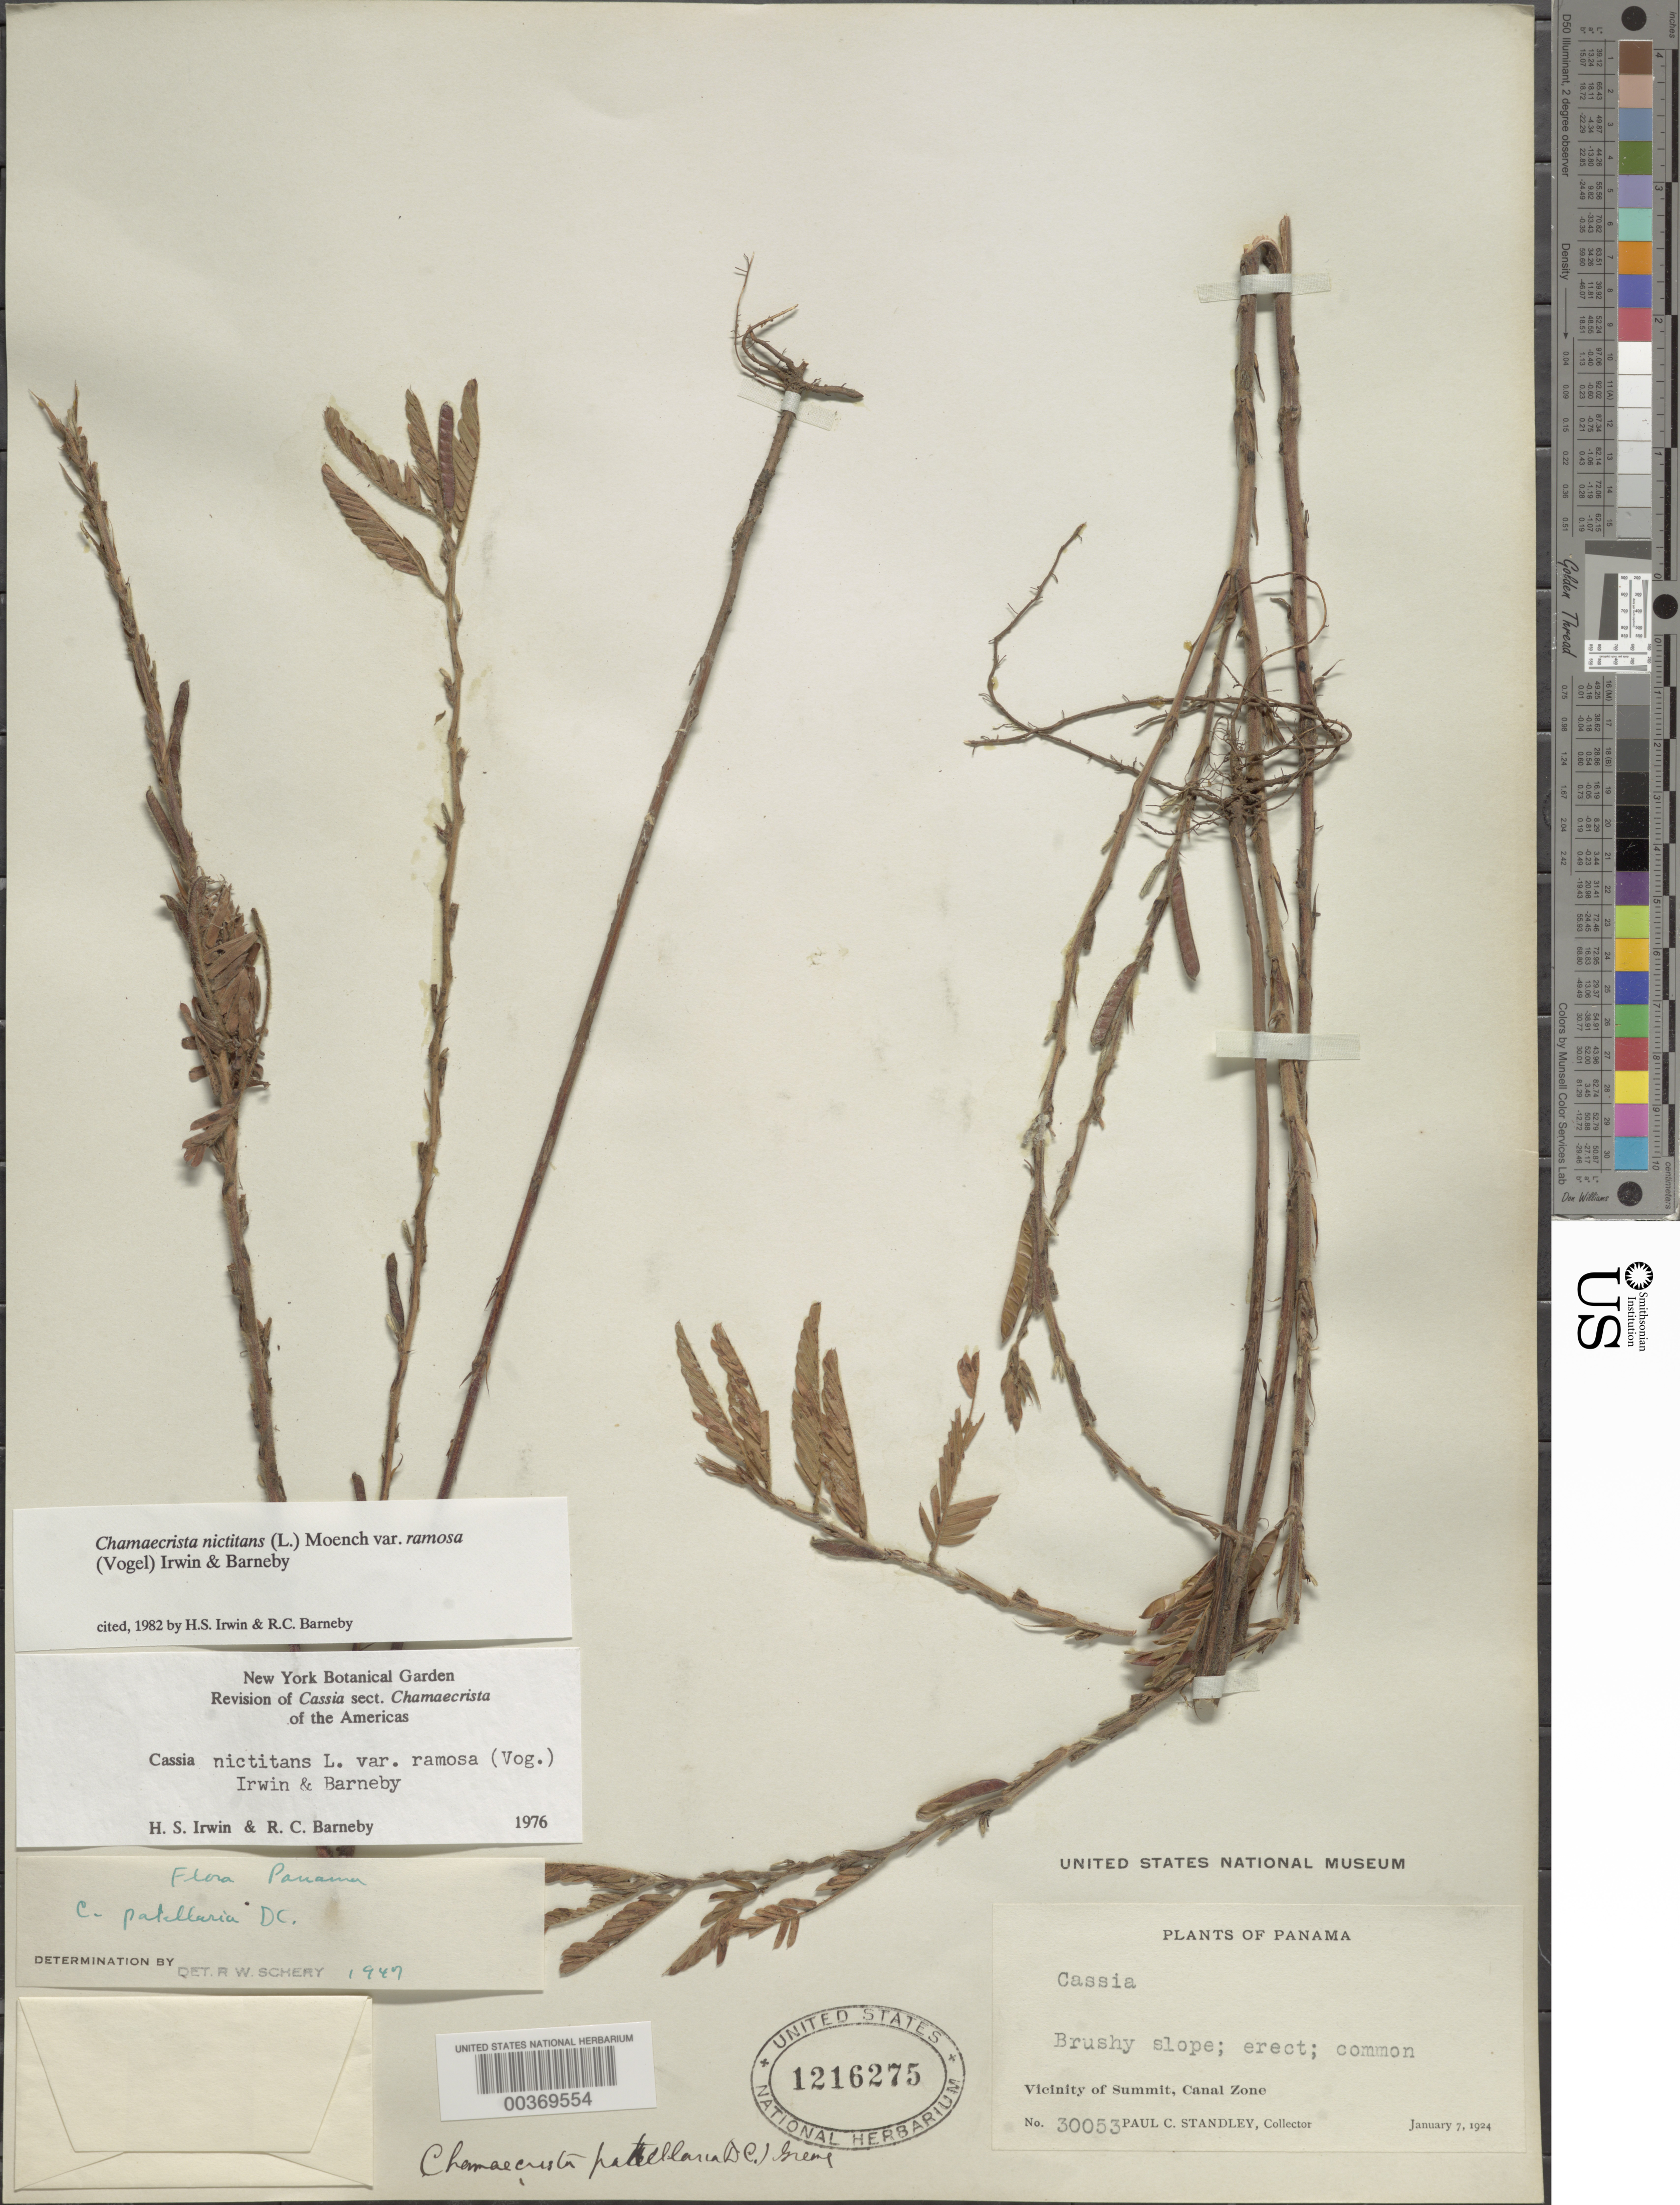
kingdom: Plantae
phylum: Tracheophyta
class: Magnoliopsida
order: Fabales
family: Fabaceae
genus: Chamaecrista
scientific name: Chamaecrista nictitans var. ramosa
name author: (Vogel) H.S. Irwin & Barneby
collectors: P. C. Standley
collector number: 30053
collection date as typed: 07 Jan 1924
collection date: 1924-01-07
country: Panama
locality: Vicinity of Summit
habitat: Brushy slope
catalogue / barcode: US 1216275